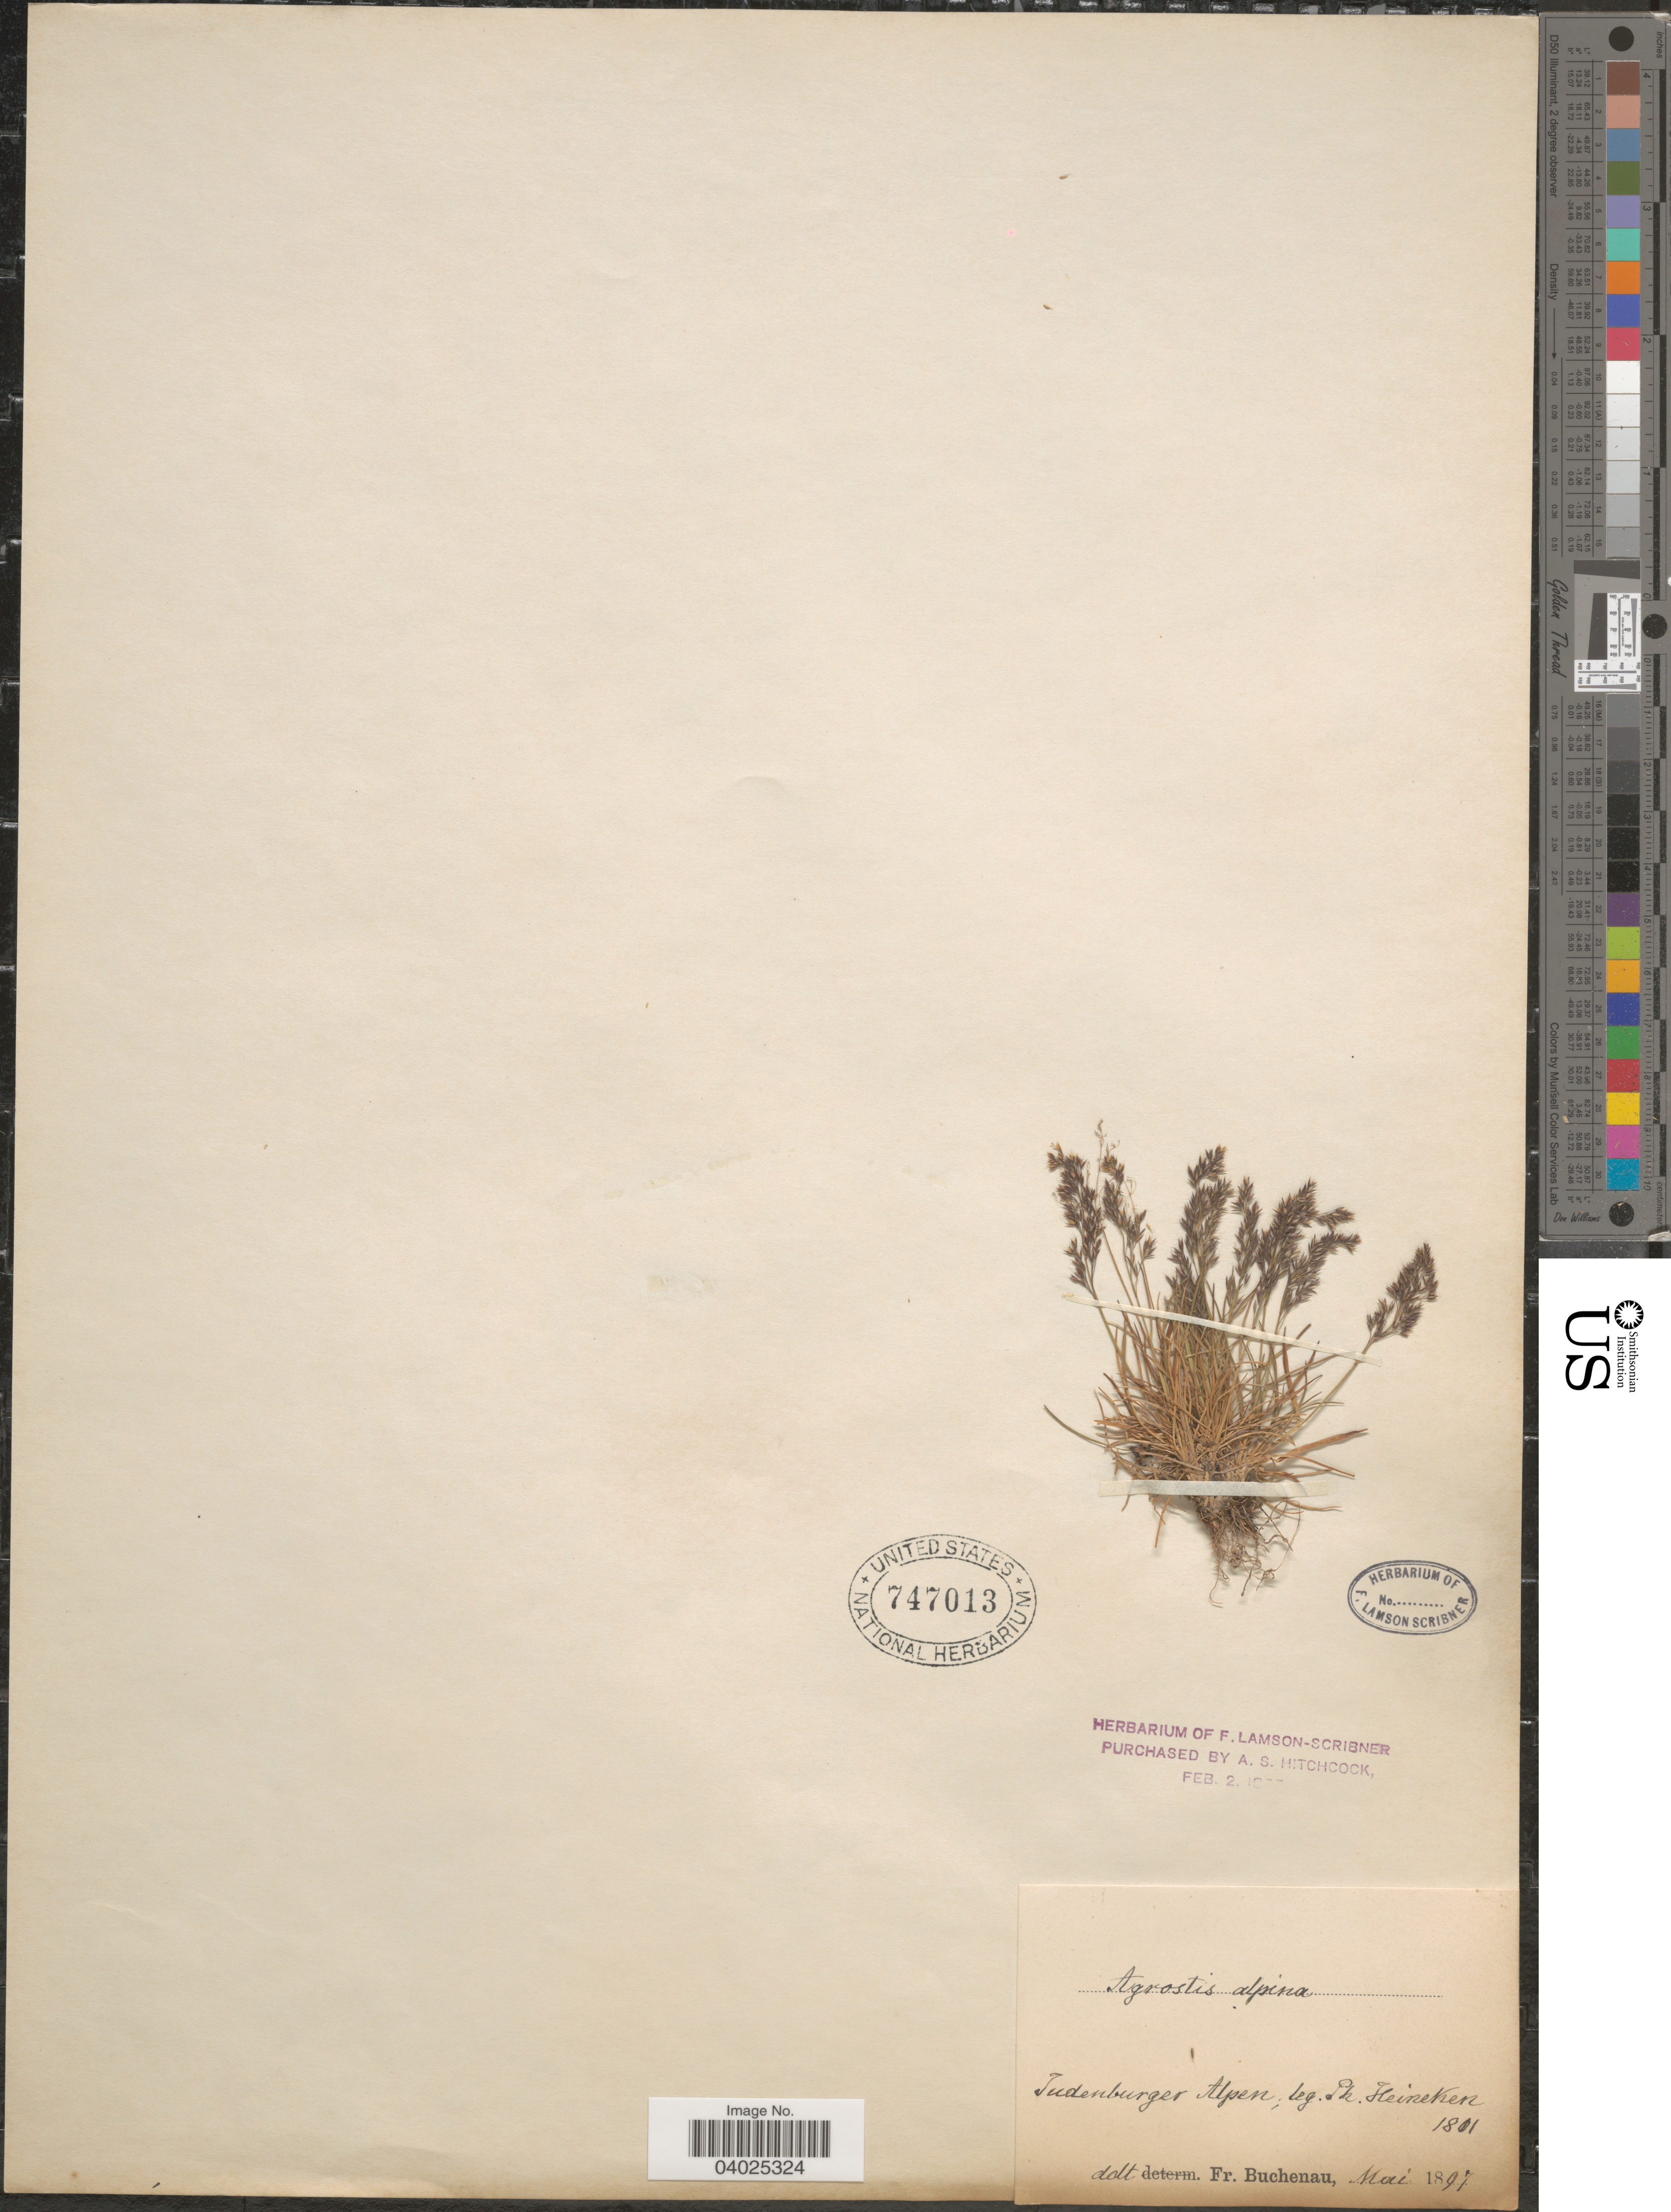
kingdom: Plantae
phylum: Tracheophyta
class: Liliopsida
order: Poales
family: Poaceae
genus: Alpagrostis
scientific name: Alpagrostis alpina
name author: (Scop.) P.M. Peterson et al.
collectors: P. Heineken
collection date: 1801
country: Austria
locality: Judenburger Alpen.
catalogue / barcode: US 747013